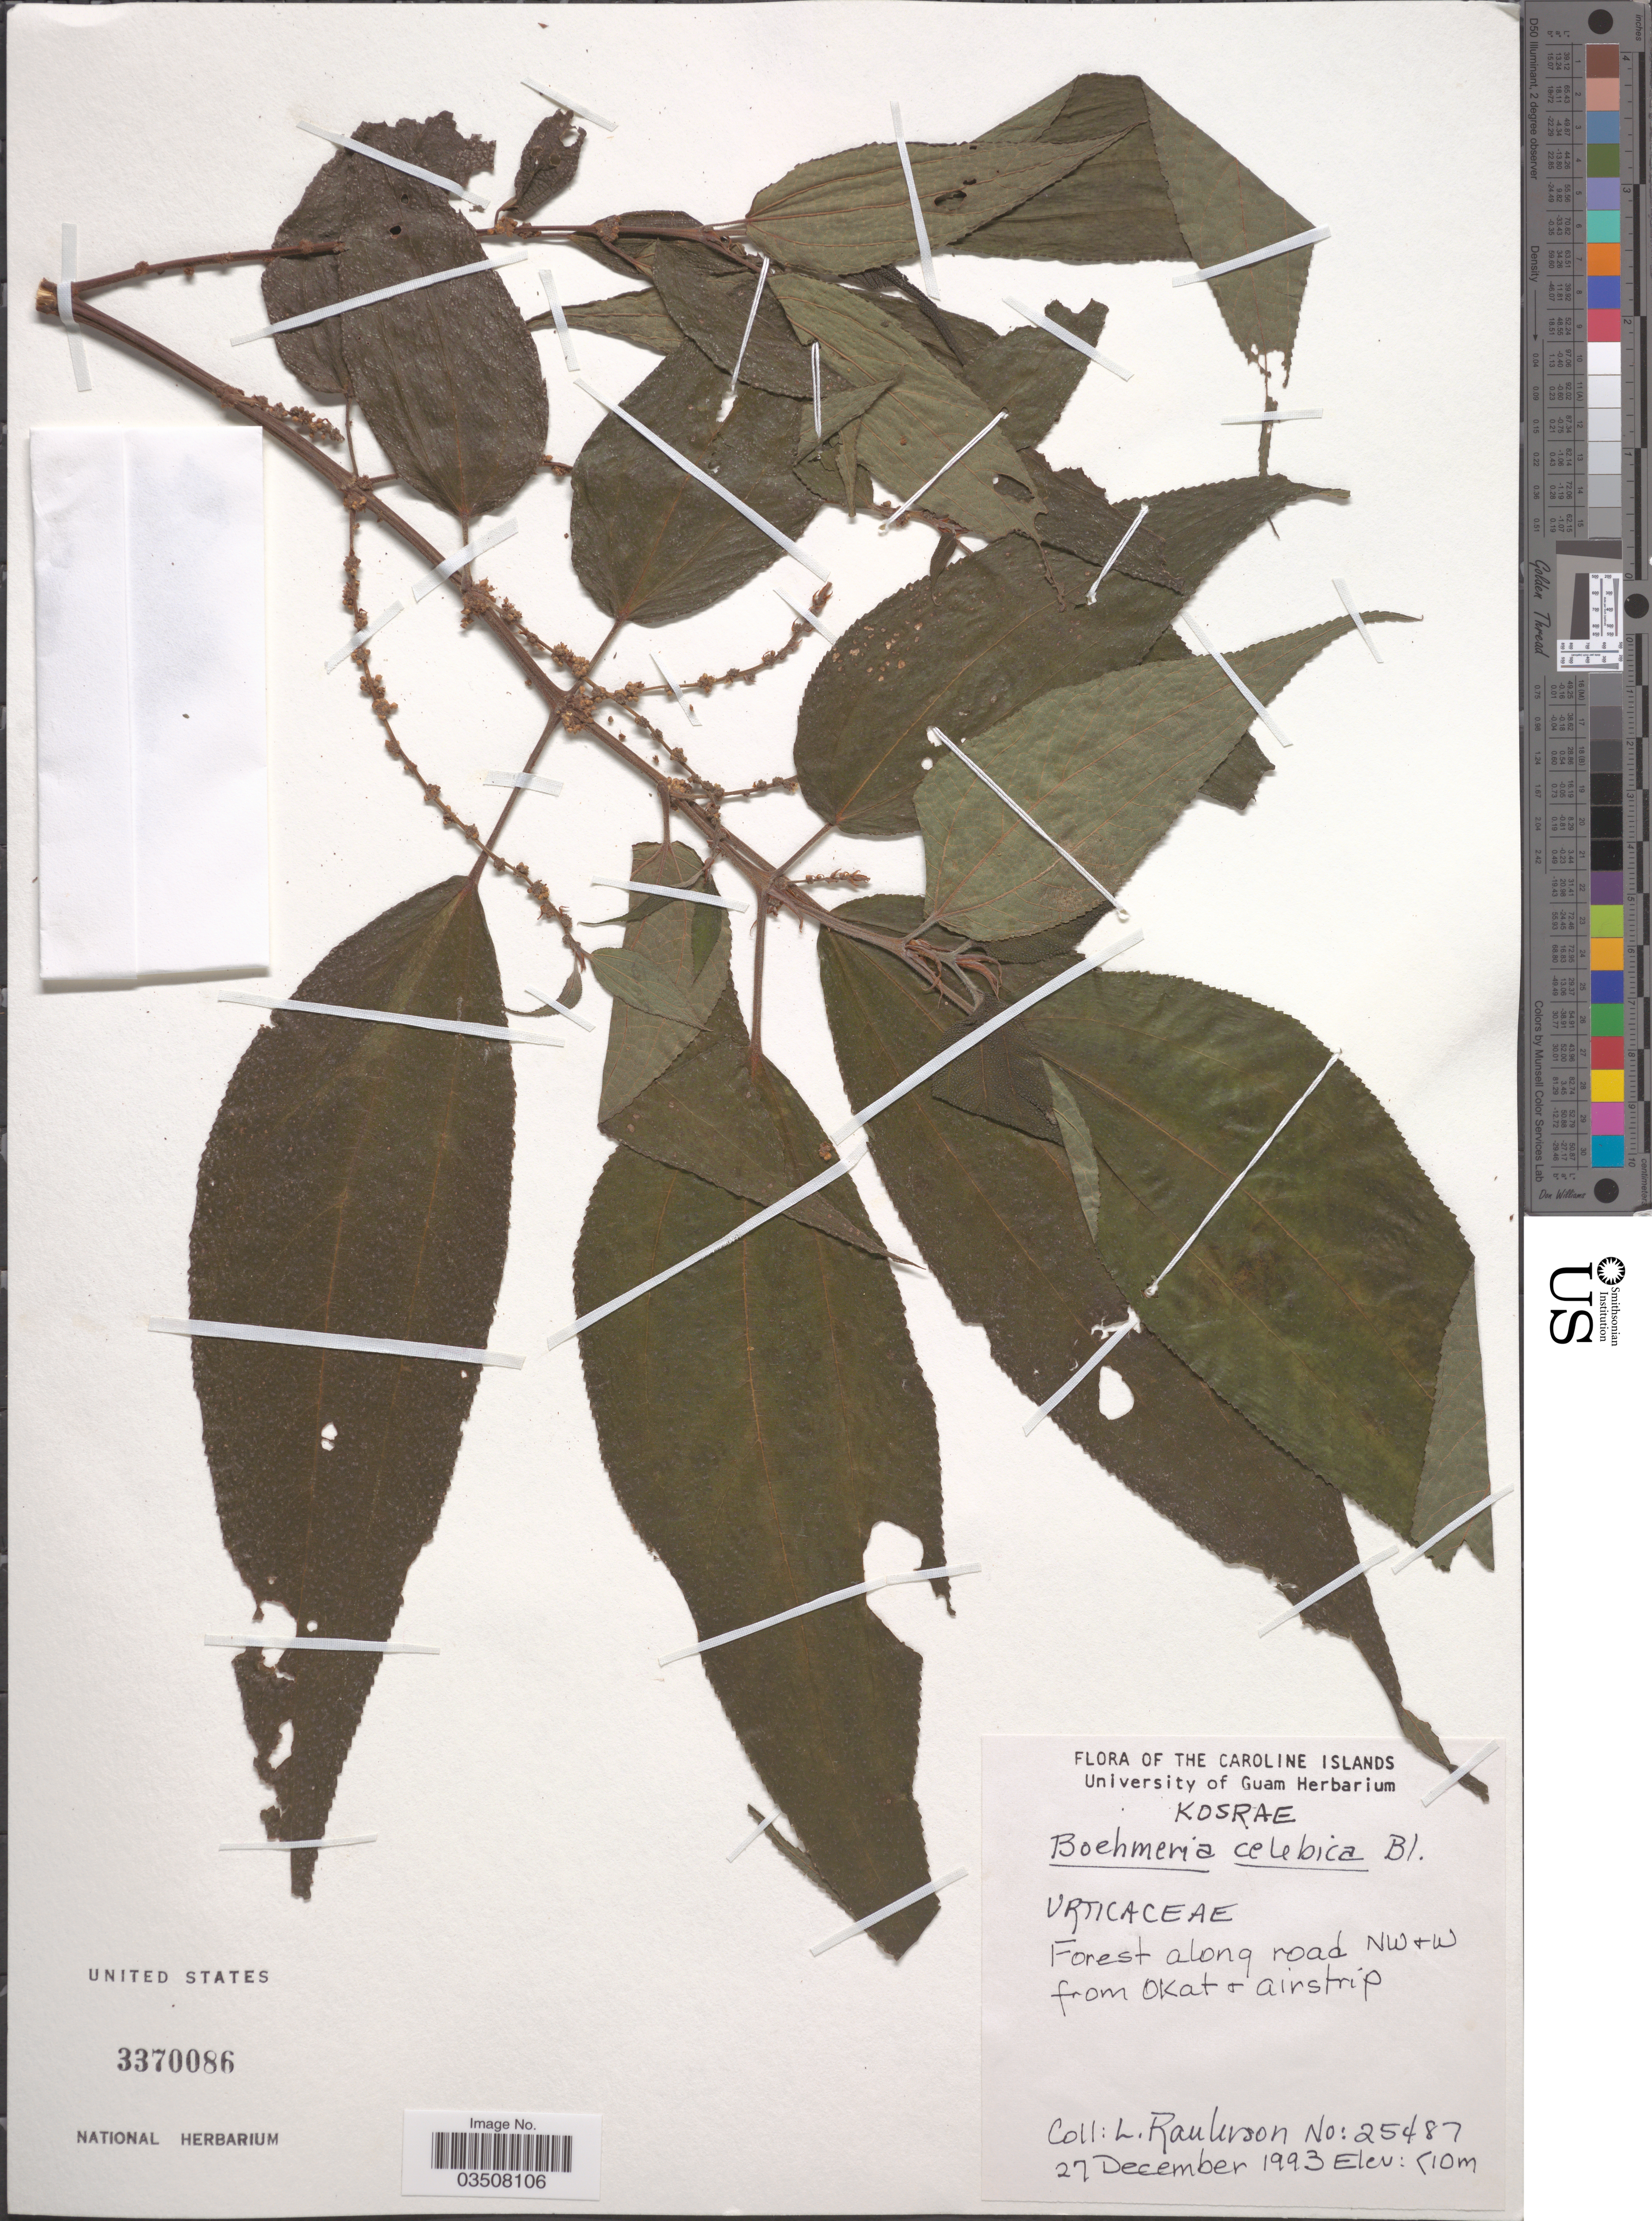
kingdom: Plantae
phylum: Tracheophyta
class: Magnoliopsida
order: Rosales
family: Urticaceae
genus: Boehmeria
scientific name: Boehmeria celebica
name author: Blume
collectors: L. Raulerson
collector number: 25487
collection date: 1993-12-27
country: Micronesia, Federated States of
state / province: Kosrae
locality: The Caroline Islands. Kosrae. Forest along road NW & W from Okat & airstrip.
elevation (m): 10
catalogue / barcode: US 3370086